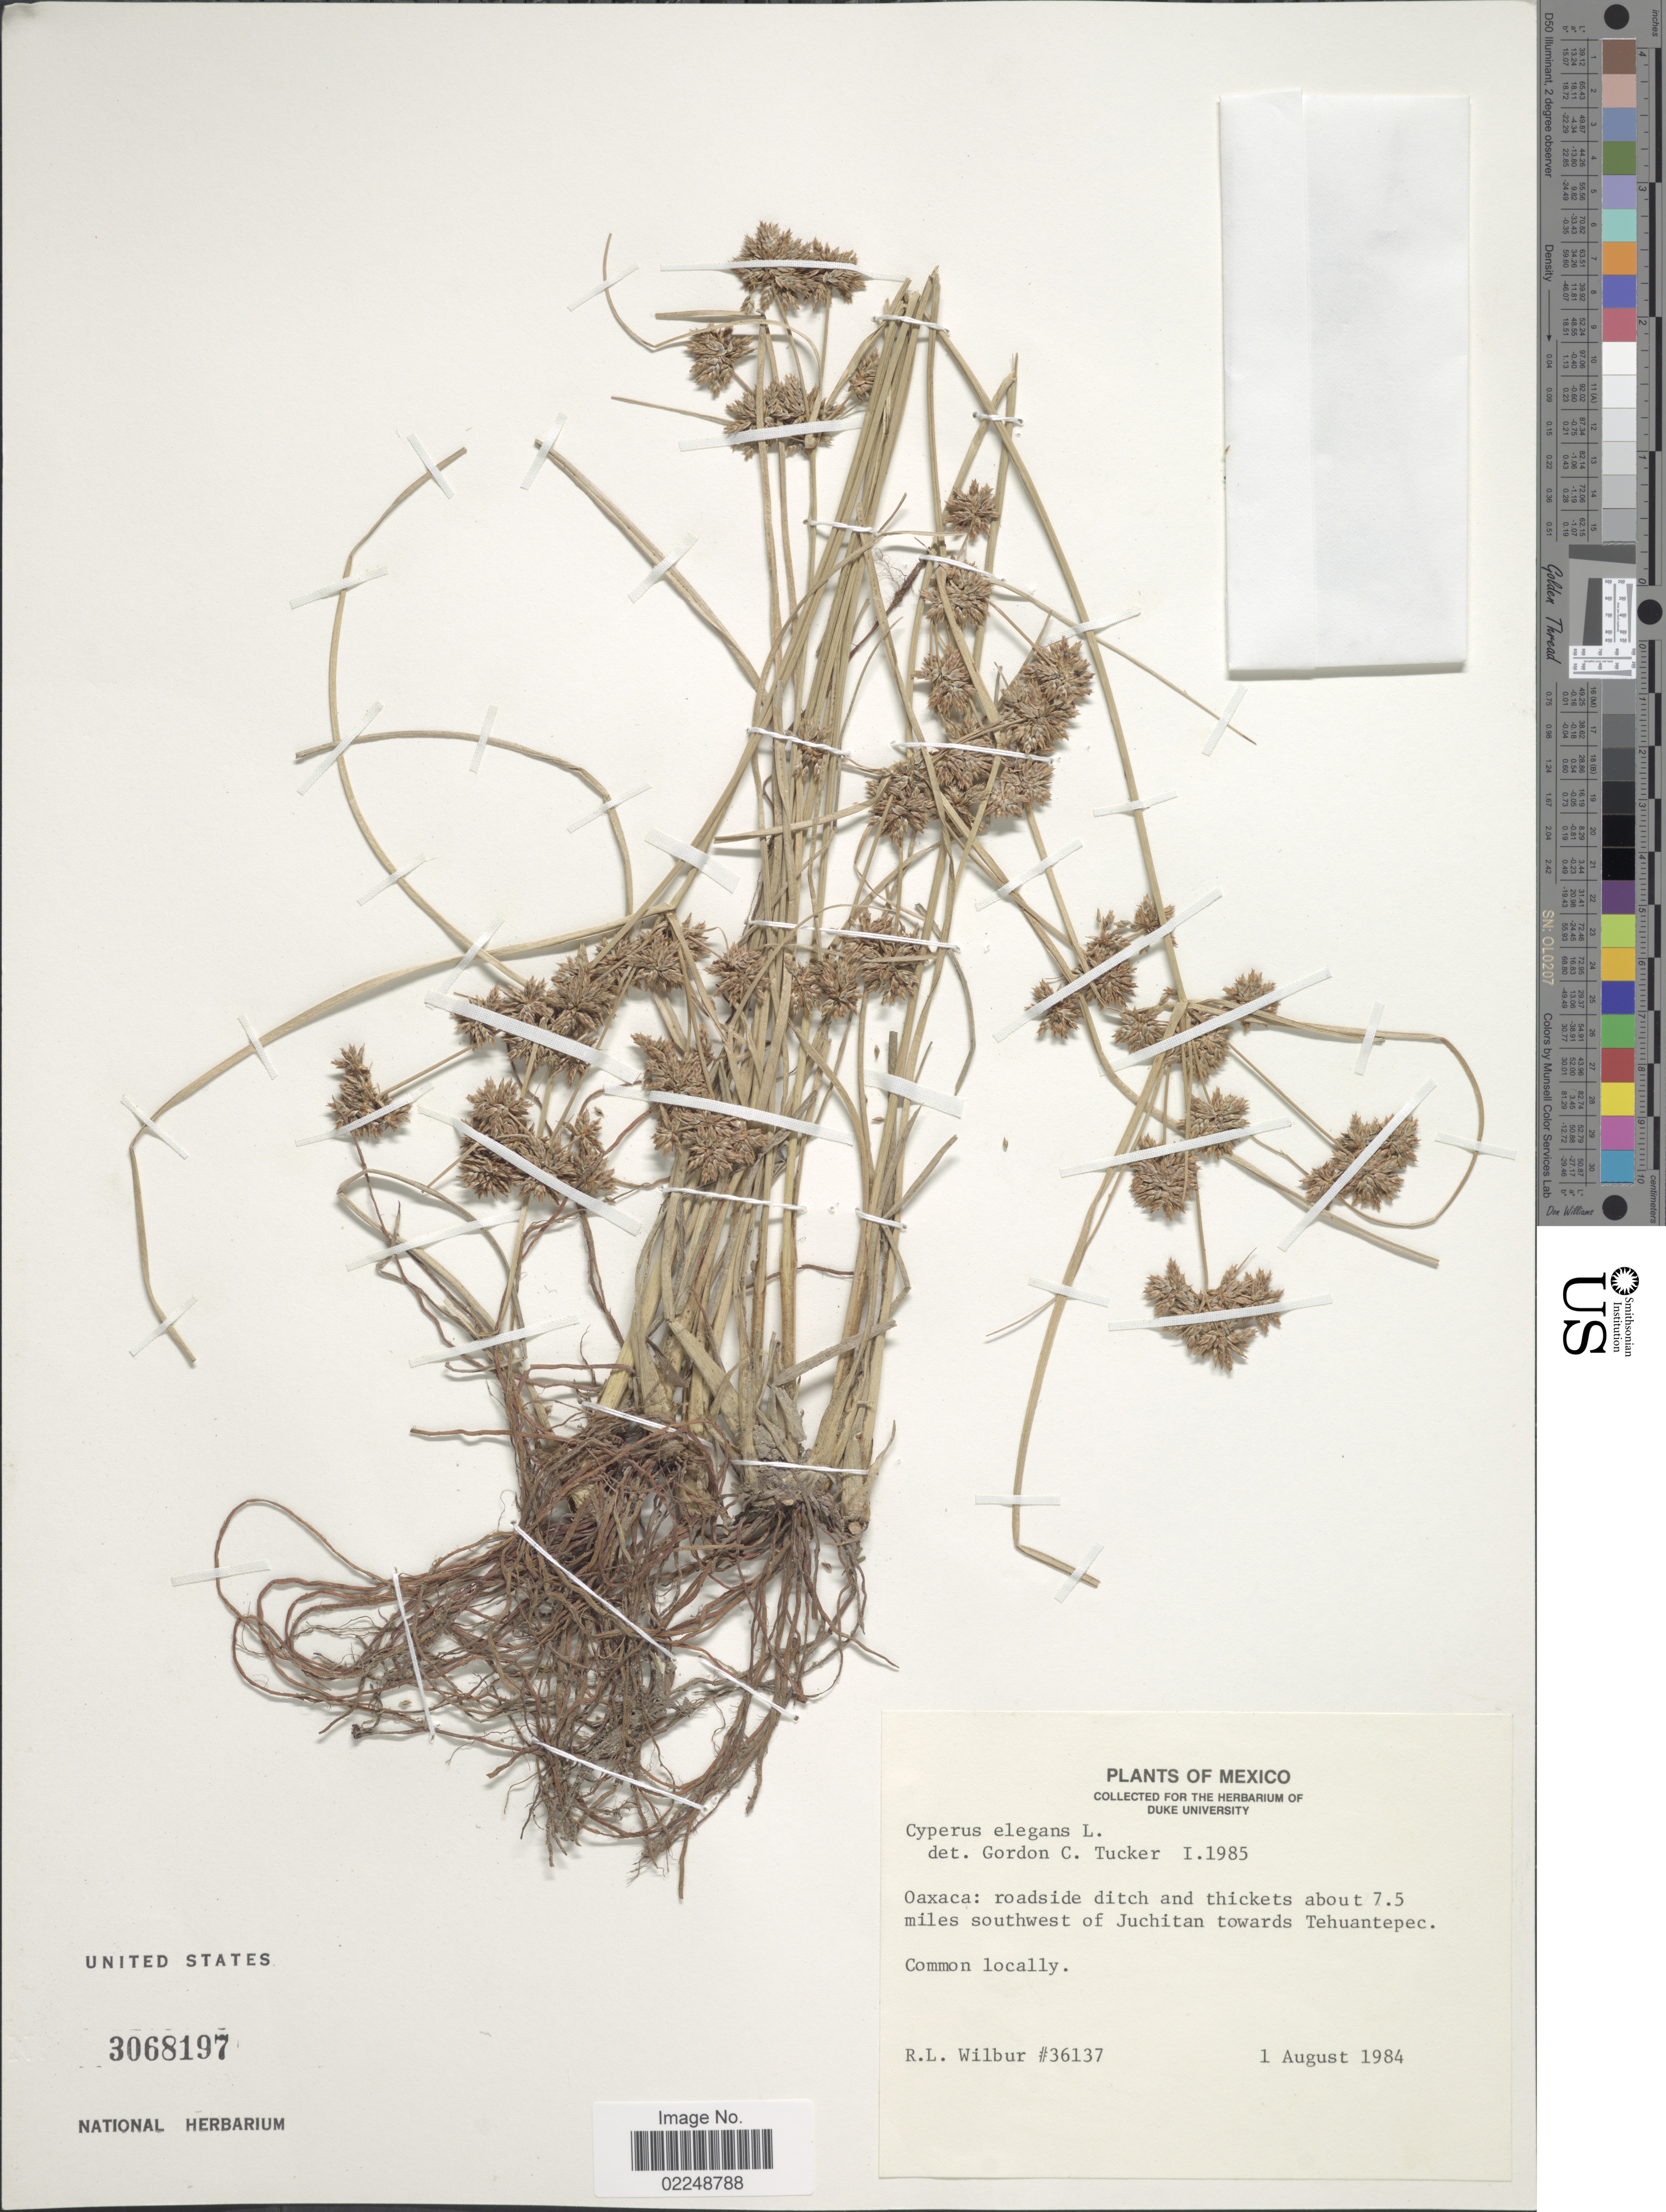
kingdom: Plantae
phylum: Tracheophyta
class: Liliopsida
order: Poales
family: Cyperaceae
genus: Cyperus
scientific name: Cyperus elegans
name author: L.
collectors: R. L. Wilbur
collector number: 36137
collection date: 1984-08-01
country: Mexico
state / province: Oaxaca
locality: Roadside ditch and thickets about 7.5 miles southwest of Juchitan towards Tehuantepec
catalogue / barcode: US 3068197